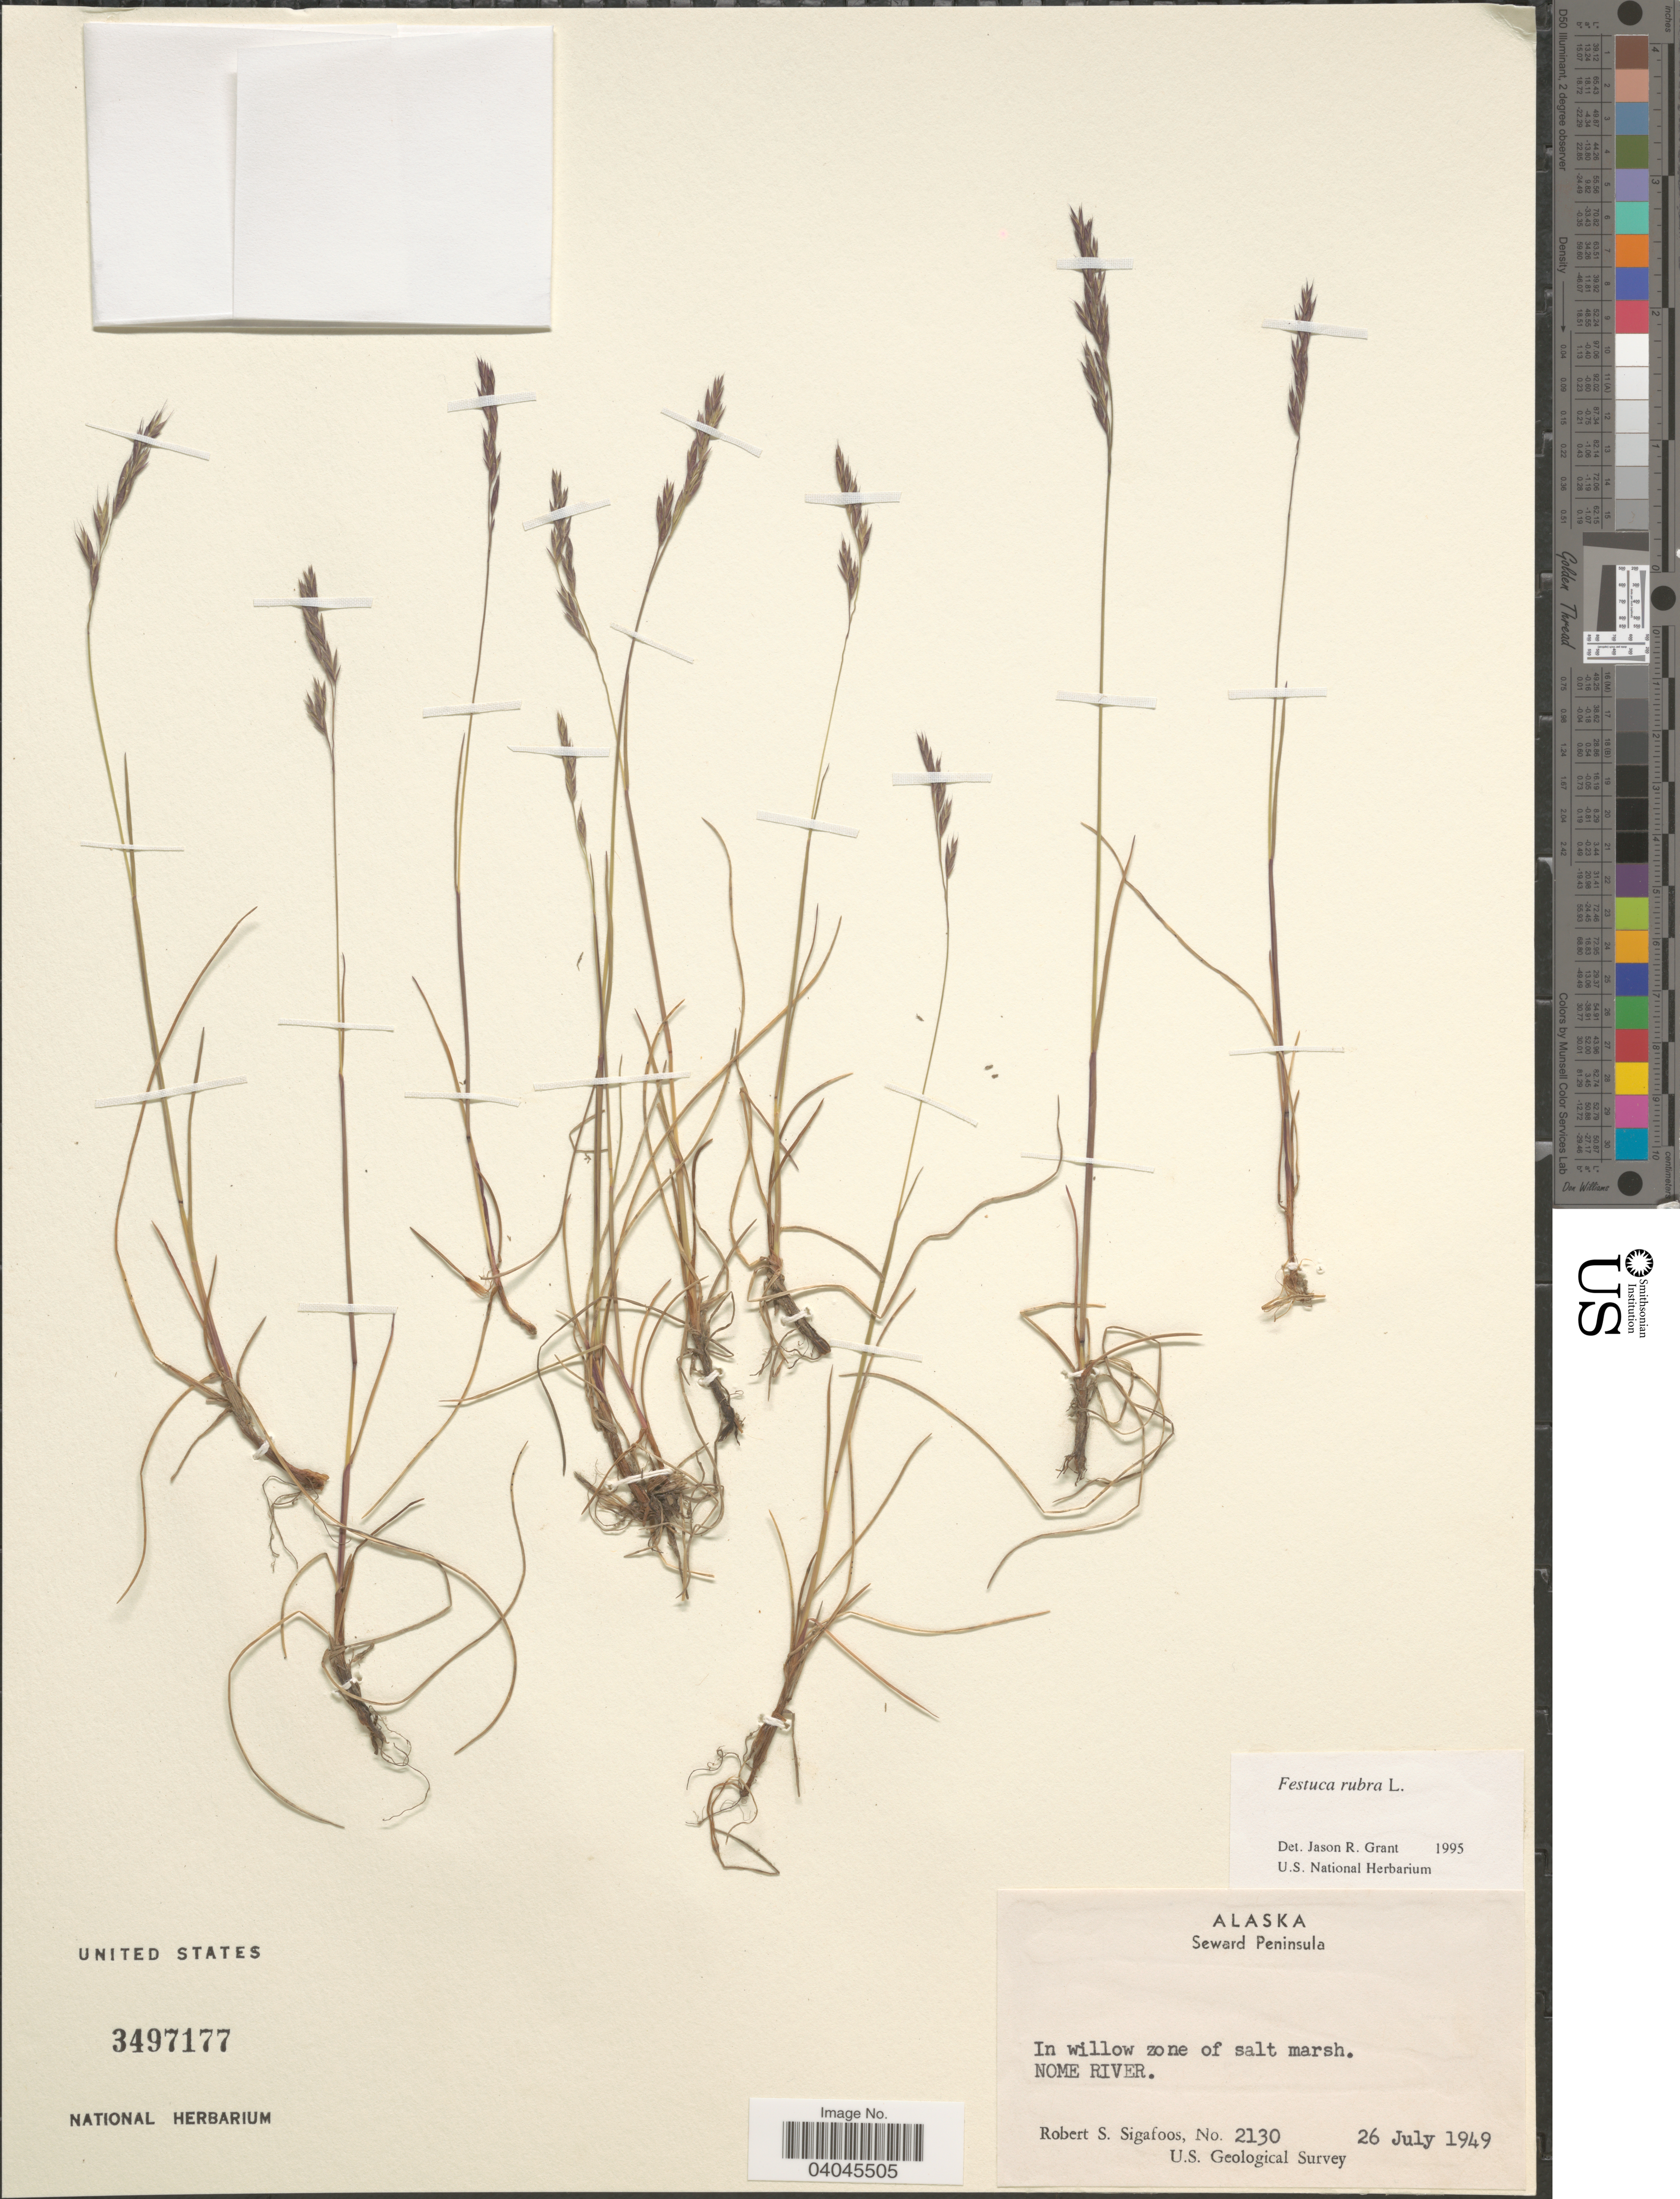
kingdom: Plantae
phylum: Tracheophyta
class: Liliopsida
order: Poales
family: Poaceae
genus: Festuca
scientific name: Festuca rubra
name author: L.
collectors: R. Sigafoos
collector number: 2130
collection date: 1949-07-26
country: United States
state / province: Alaska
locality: Seward Peninsula. Nome River.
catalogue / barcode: US 3497177